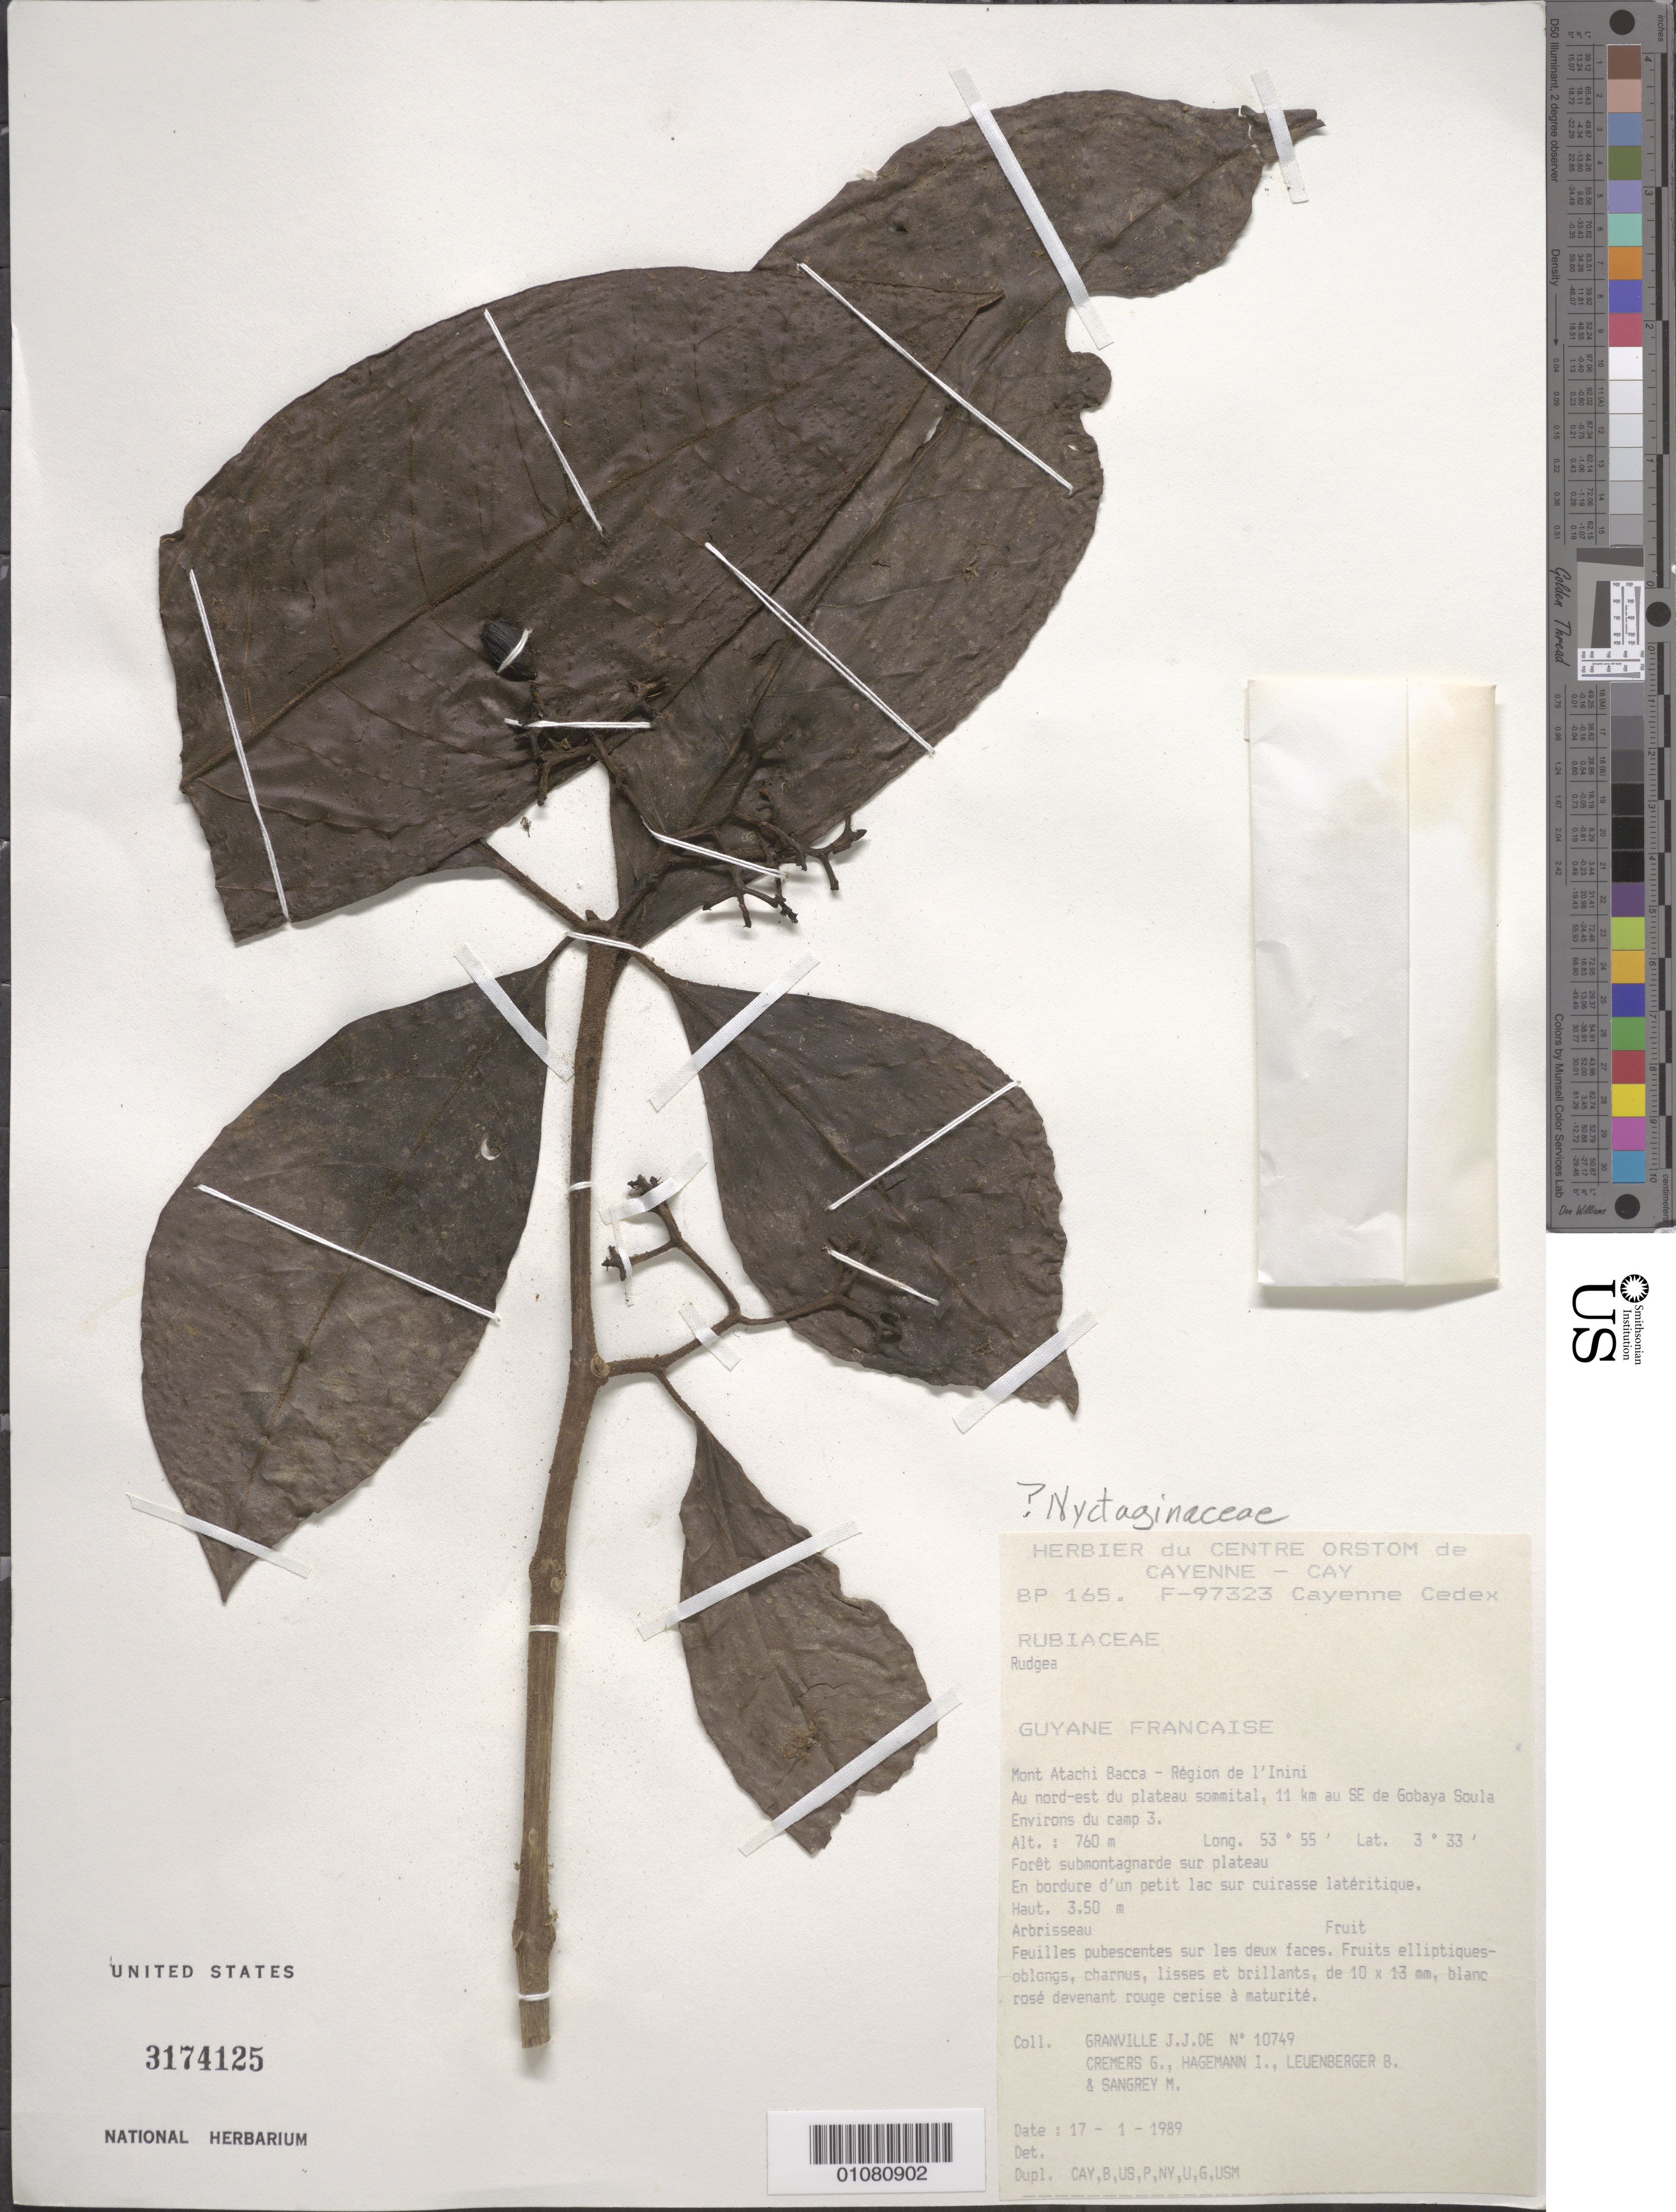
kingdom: Plantae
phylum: Tracheophyta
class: Magnoliopsida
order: Gentianales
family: Rubiaceae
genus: Rudgea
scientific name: Rudgea sp.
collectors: J.-J. de Granville, G. Cremers, J. Hagemann, B. E. Leuenberger & M. S. Sangrey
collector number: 10749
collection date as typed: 17-Jan-89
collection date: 1989-01-17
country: French Guiana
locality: Mont Atachi Bacca, région de l'Inini. Nord-est du plateau sommital, 11km au SE de Gobaya Soula. Environs du camp 3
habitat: Forêt submontagnarde sur plateau. Forêt a nuages sur cuirasse latéritique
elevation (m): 760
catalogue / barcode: US 3174125